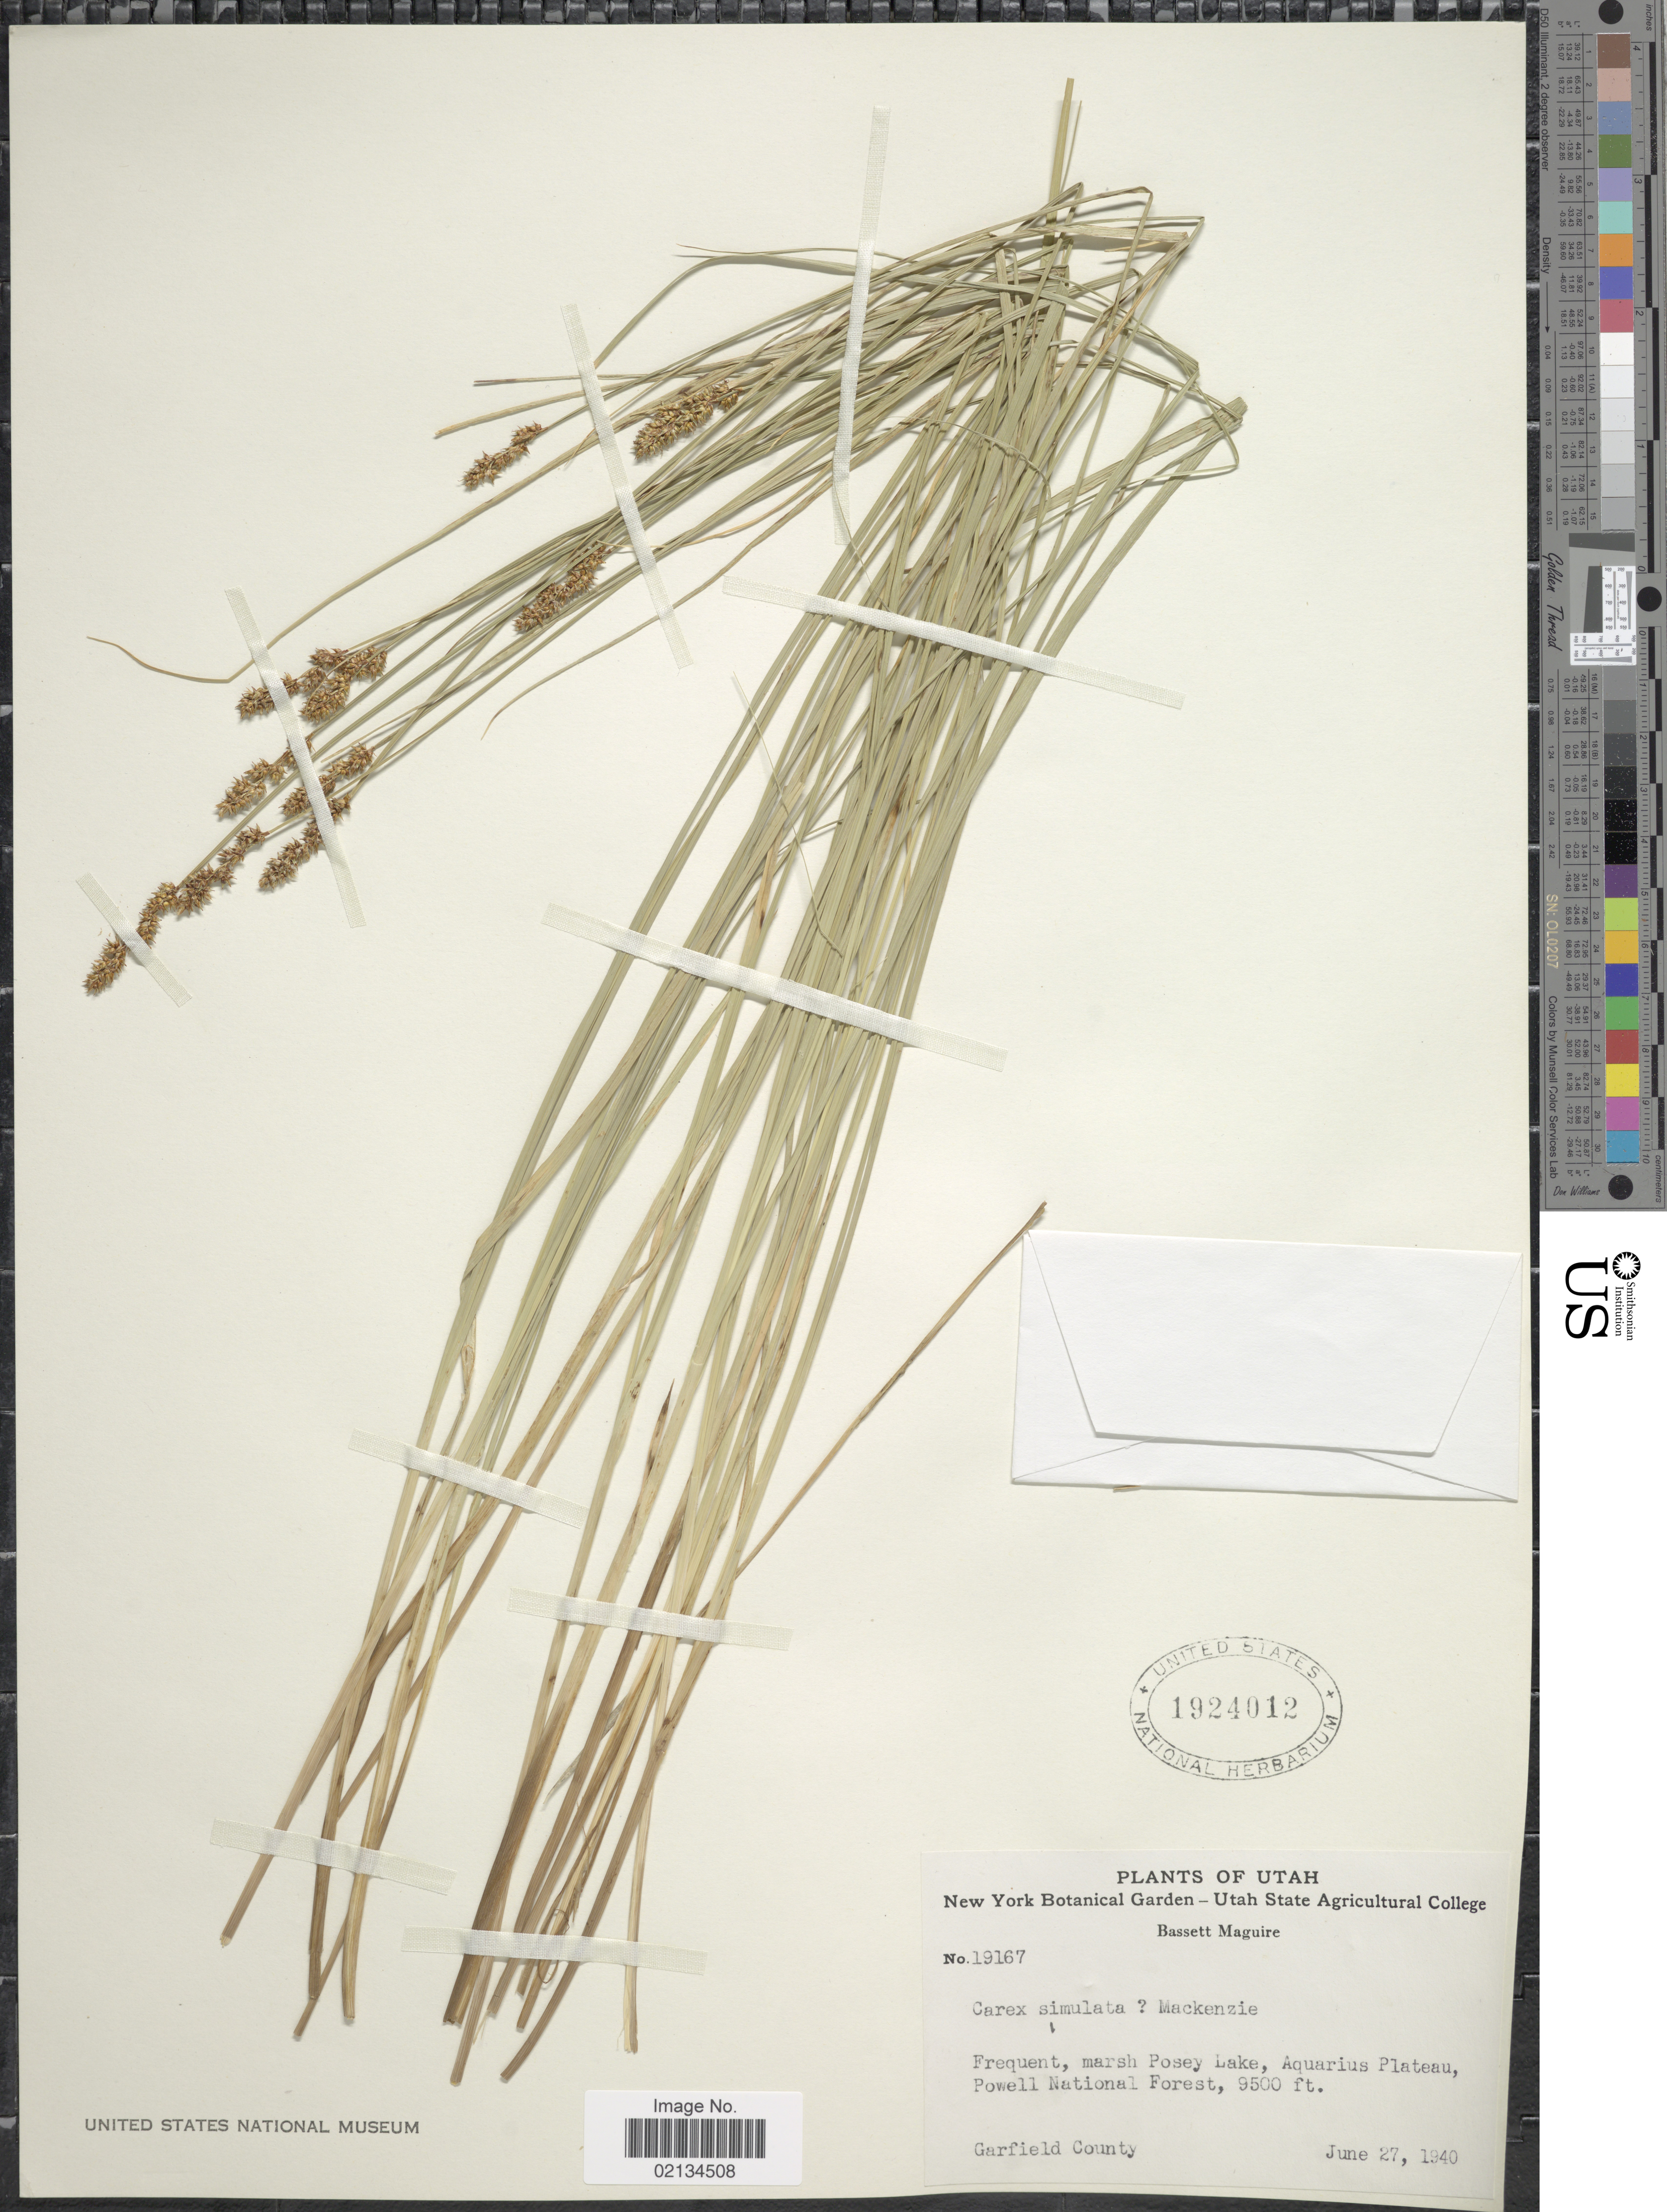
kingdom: Plantae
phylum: Tracheophyta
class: Liliopsida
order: Poales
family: Cyperaceae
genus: Carex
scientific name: Carex simulata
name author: Mack.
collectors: B. Maguire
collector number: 19167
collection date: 1940-06-27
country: United States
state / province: Utah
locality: Marsh Posey Lake, Aquarius Plateau, Powell National Forest, Garfield County.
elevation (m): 2896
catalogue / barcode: US 1924012